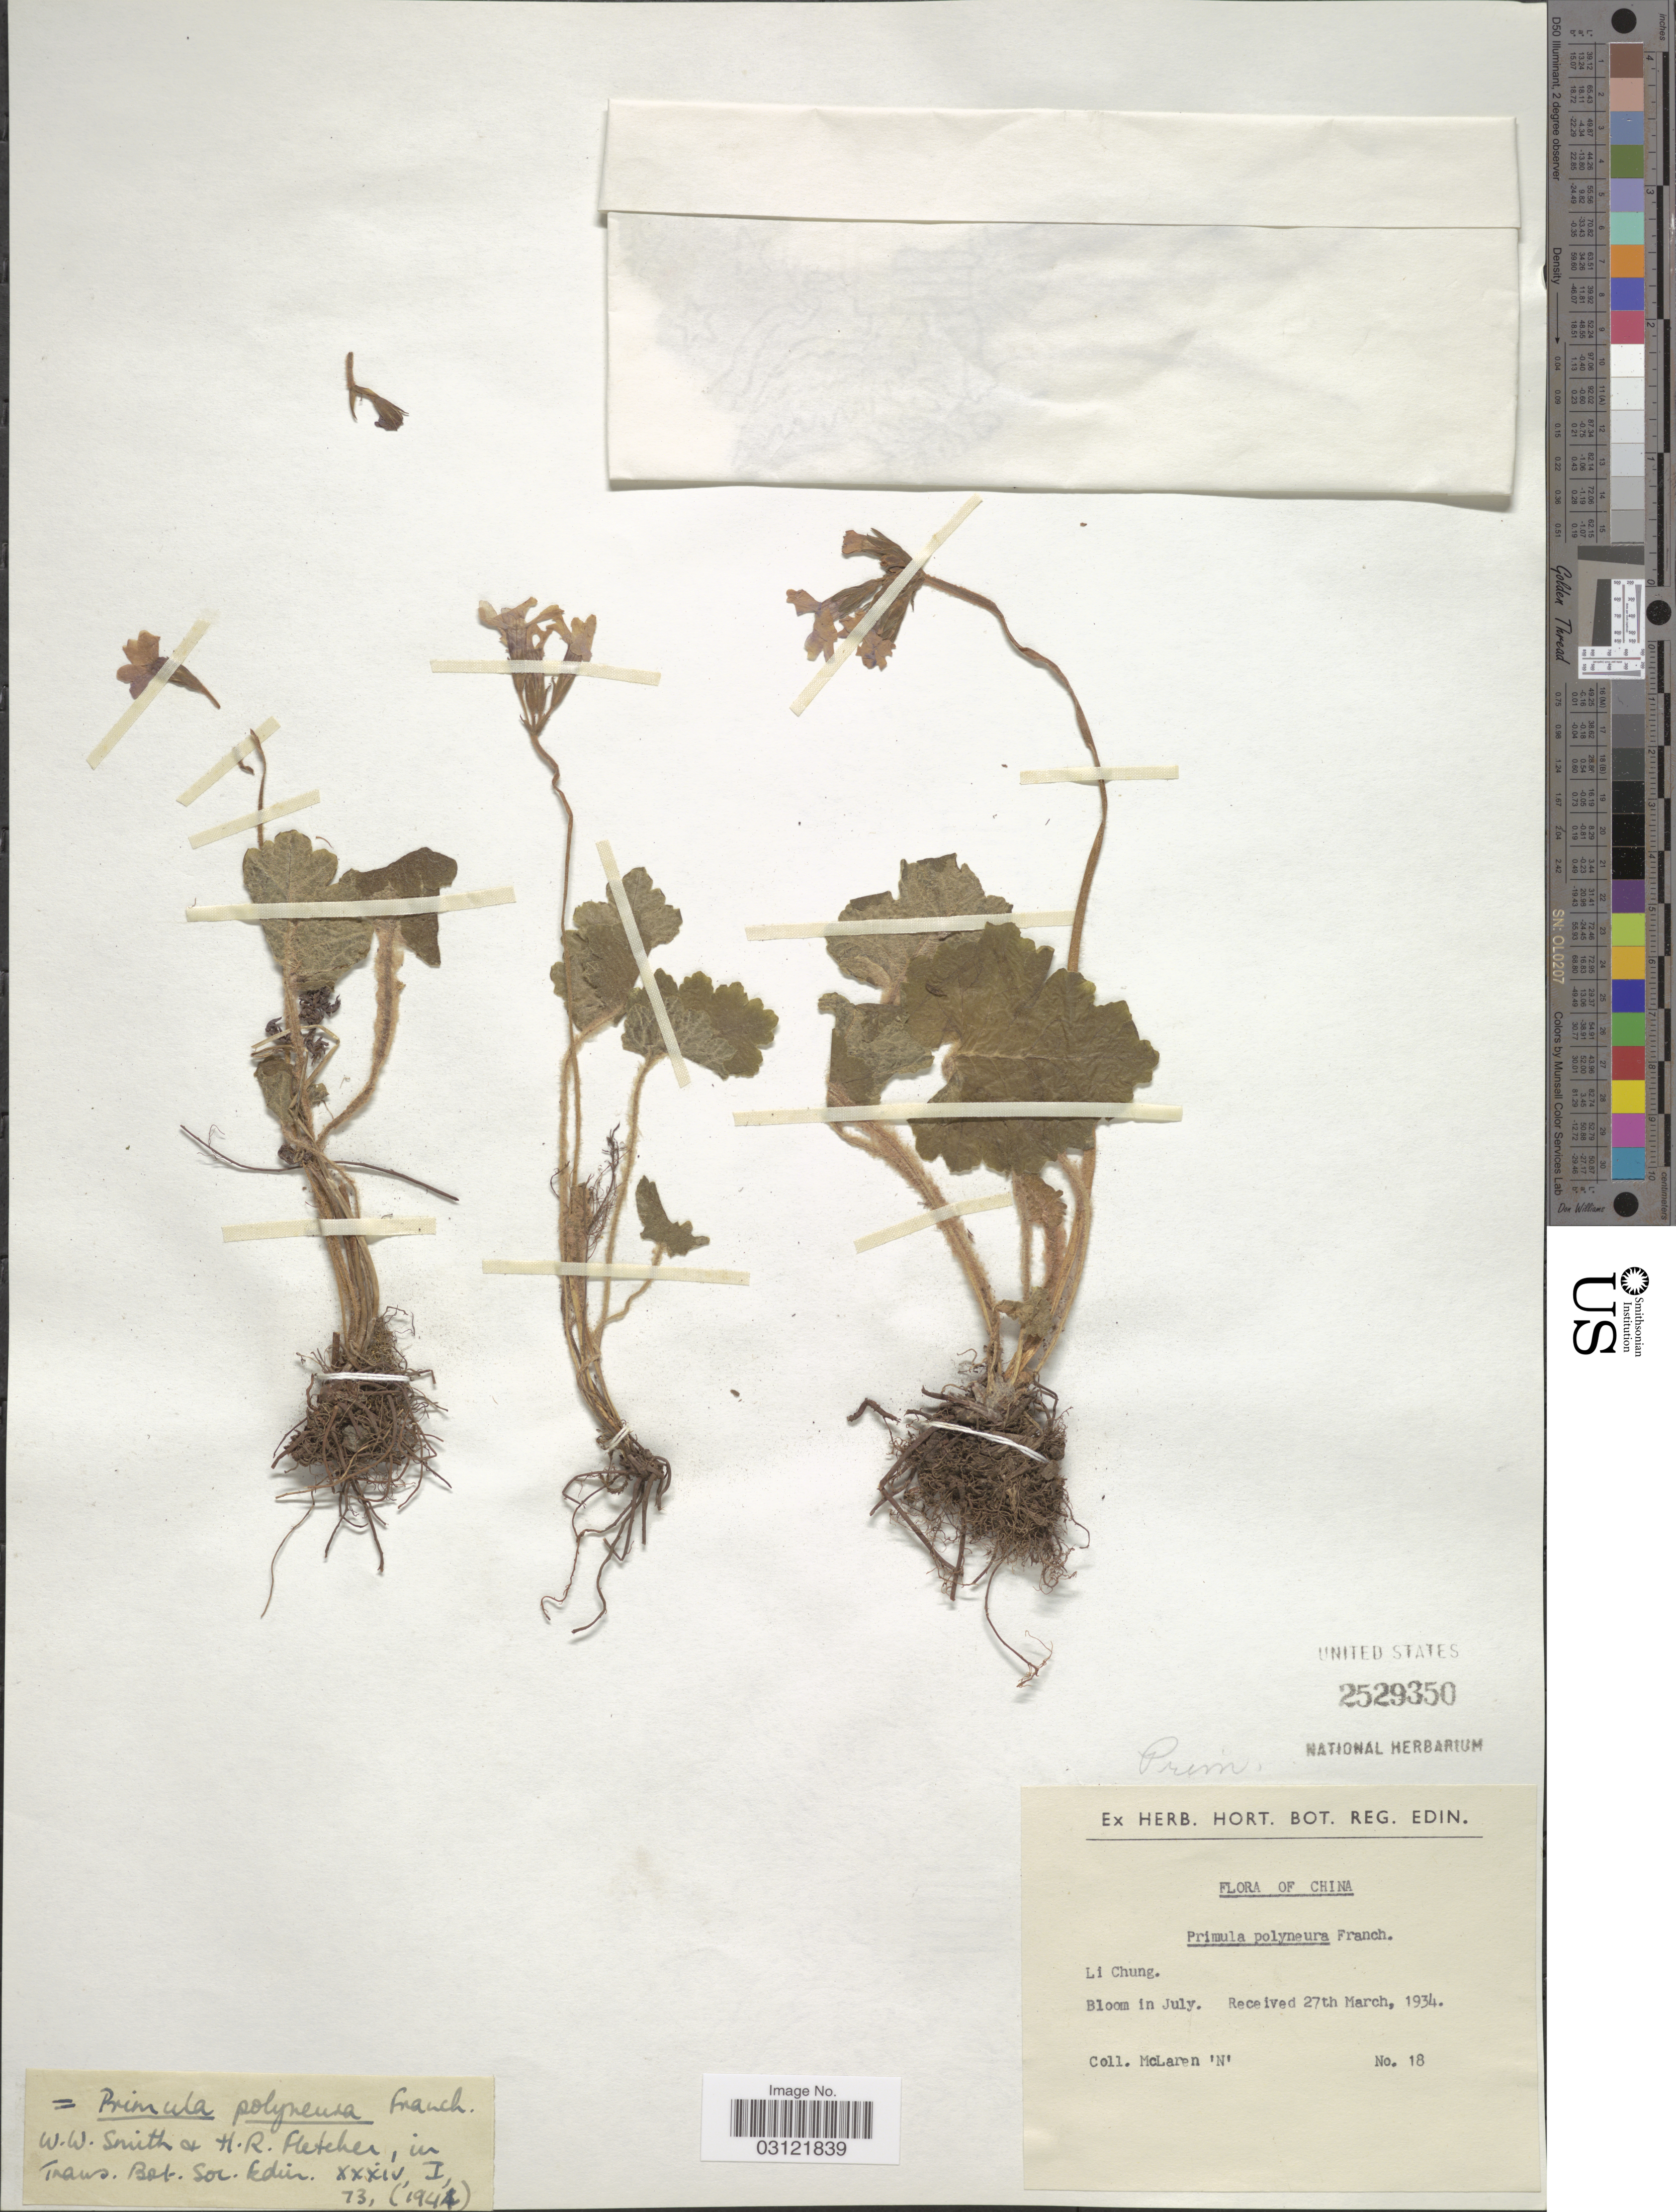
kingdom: Plantae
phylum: Tracheophyta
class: Magnoliopsida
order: Ericales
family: Primulaceae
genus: Primula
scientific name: Primula polyneura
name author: Franch.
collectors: McLaren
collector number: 18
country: China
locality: Li Chung.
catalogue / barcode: US 2529350